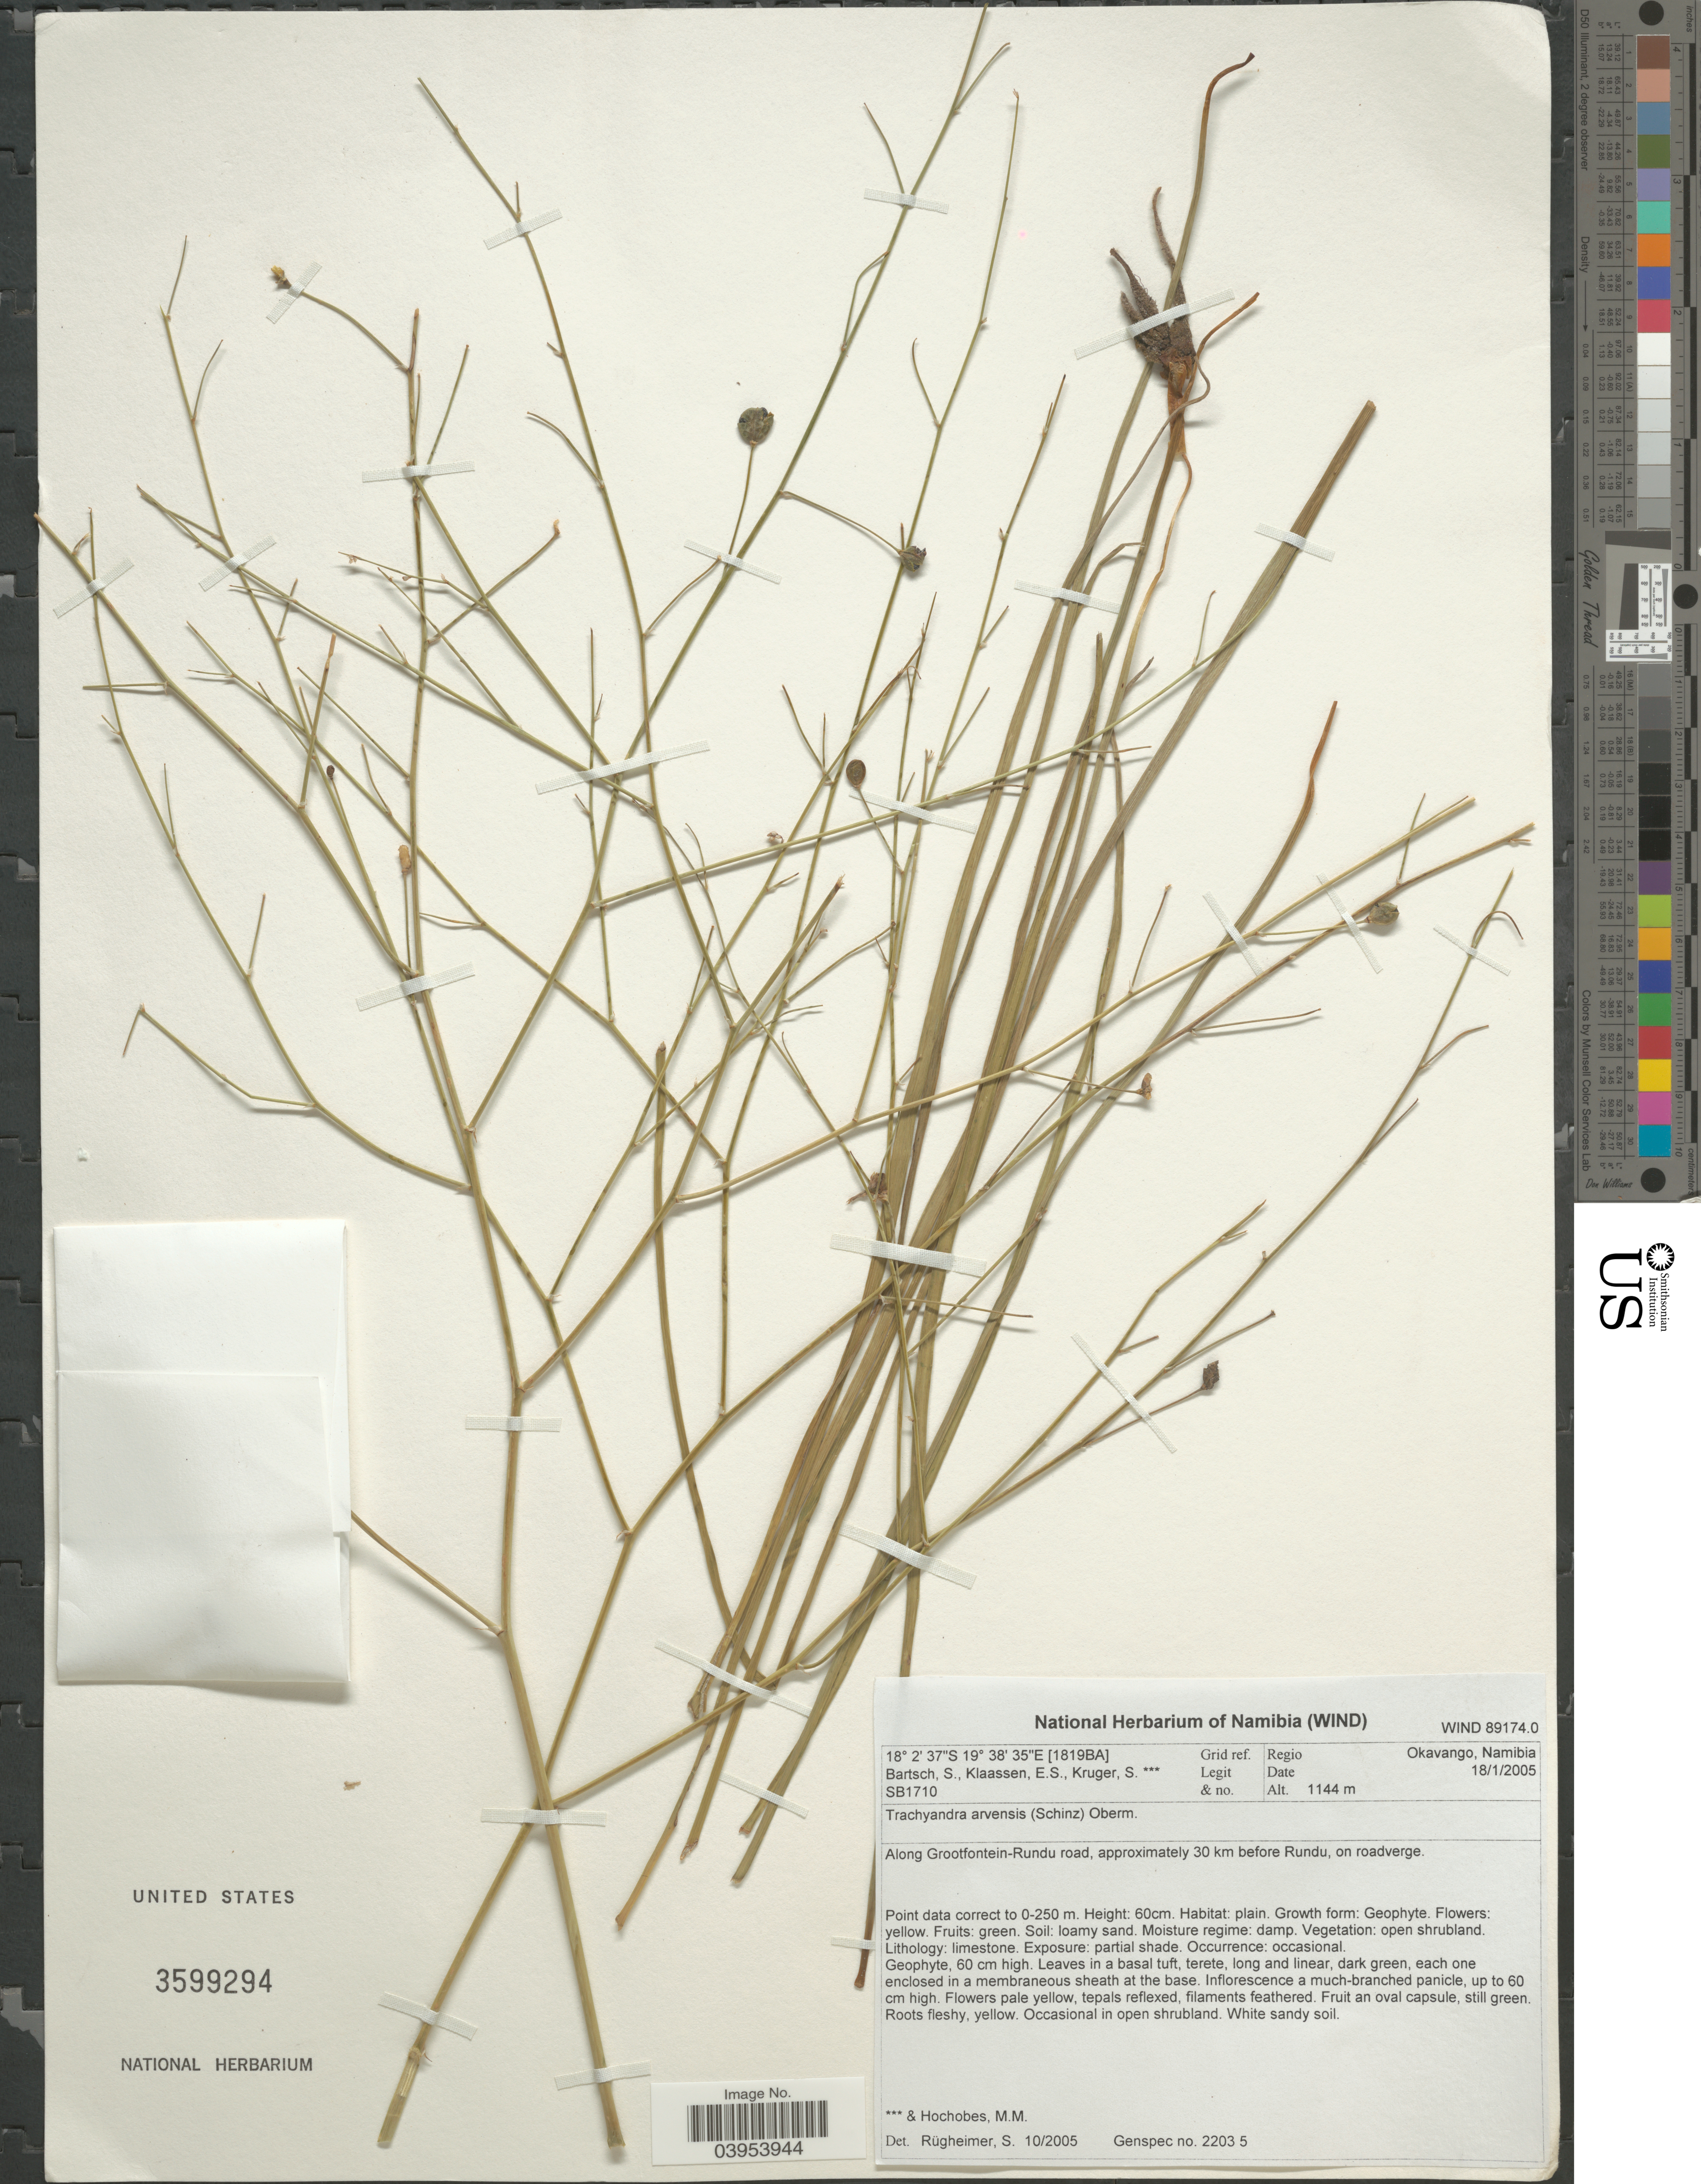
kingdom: Plantae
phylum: Tracheophyta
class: Liliopsida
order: Asparagales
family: Asphodelaceae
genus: Trachyandra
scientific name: Trachyandra arvensis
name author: (Schinz) Oberm.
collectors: S. Bartsch, E. S. Klaassen, S. Kruger & M. Hochobes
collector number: SB1710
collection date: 2005-01-18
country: Namibia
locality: [1819BA] Grid ref. Regio Okavango. Along Grootfontein-Rundu road, approximately 30 km before Rundu, on roadverge.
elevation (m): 1144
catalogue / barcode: US 3599294